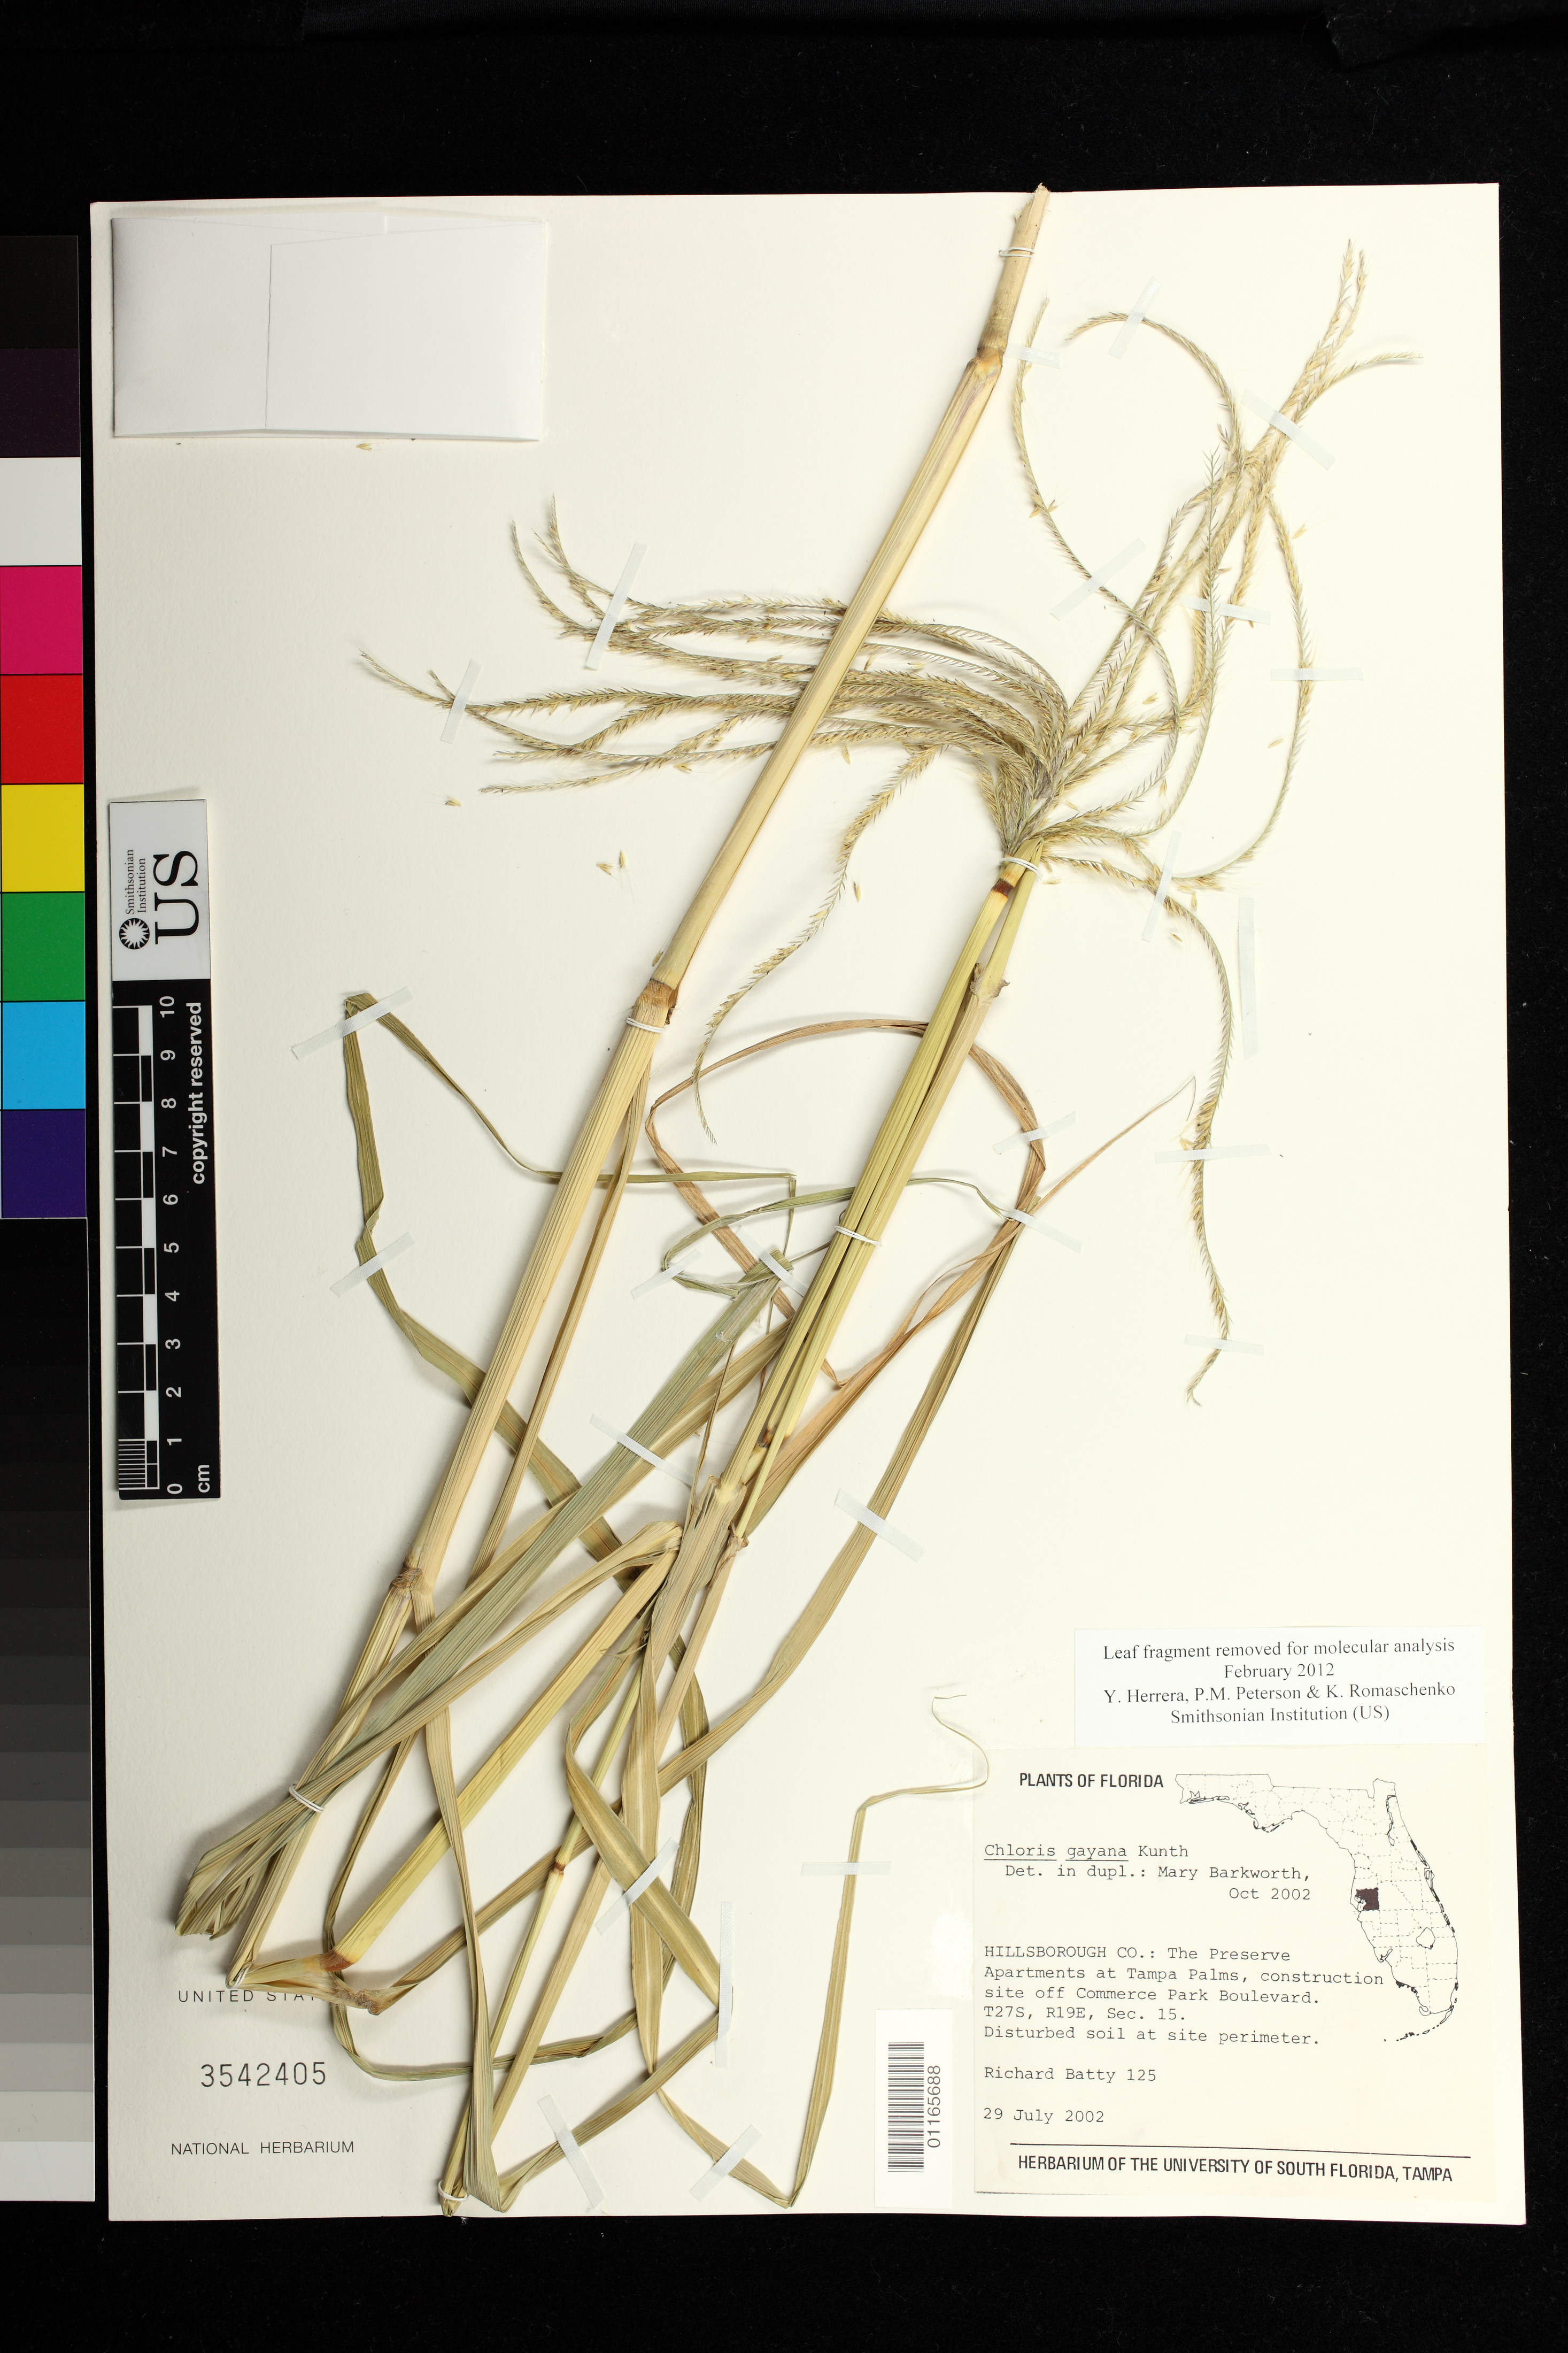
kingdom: Plantae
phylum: Tracheophyta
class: Liliopsida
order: Poales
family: Poaceae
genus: Chloris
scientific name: Chloris gayana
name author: Kunth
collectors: R. Batty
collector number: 125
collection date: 2002-07-29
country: United States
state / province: Florida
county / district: Hillsborough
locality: The Preserve Apartments at Tampa Palms, construction site off Commerce Park Boulevard. T27S, R19E, Sec. 15.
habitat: Disturbed soil at site perimeter.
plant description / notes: Leaf fragment removed for molecular analysis February 2012 Y. Herrera, P.M. Peterson & K. Romaschenko Smithsonian Institution (US)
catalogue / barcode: US 3542405